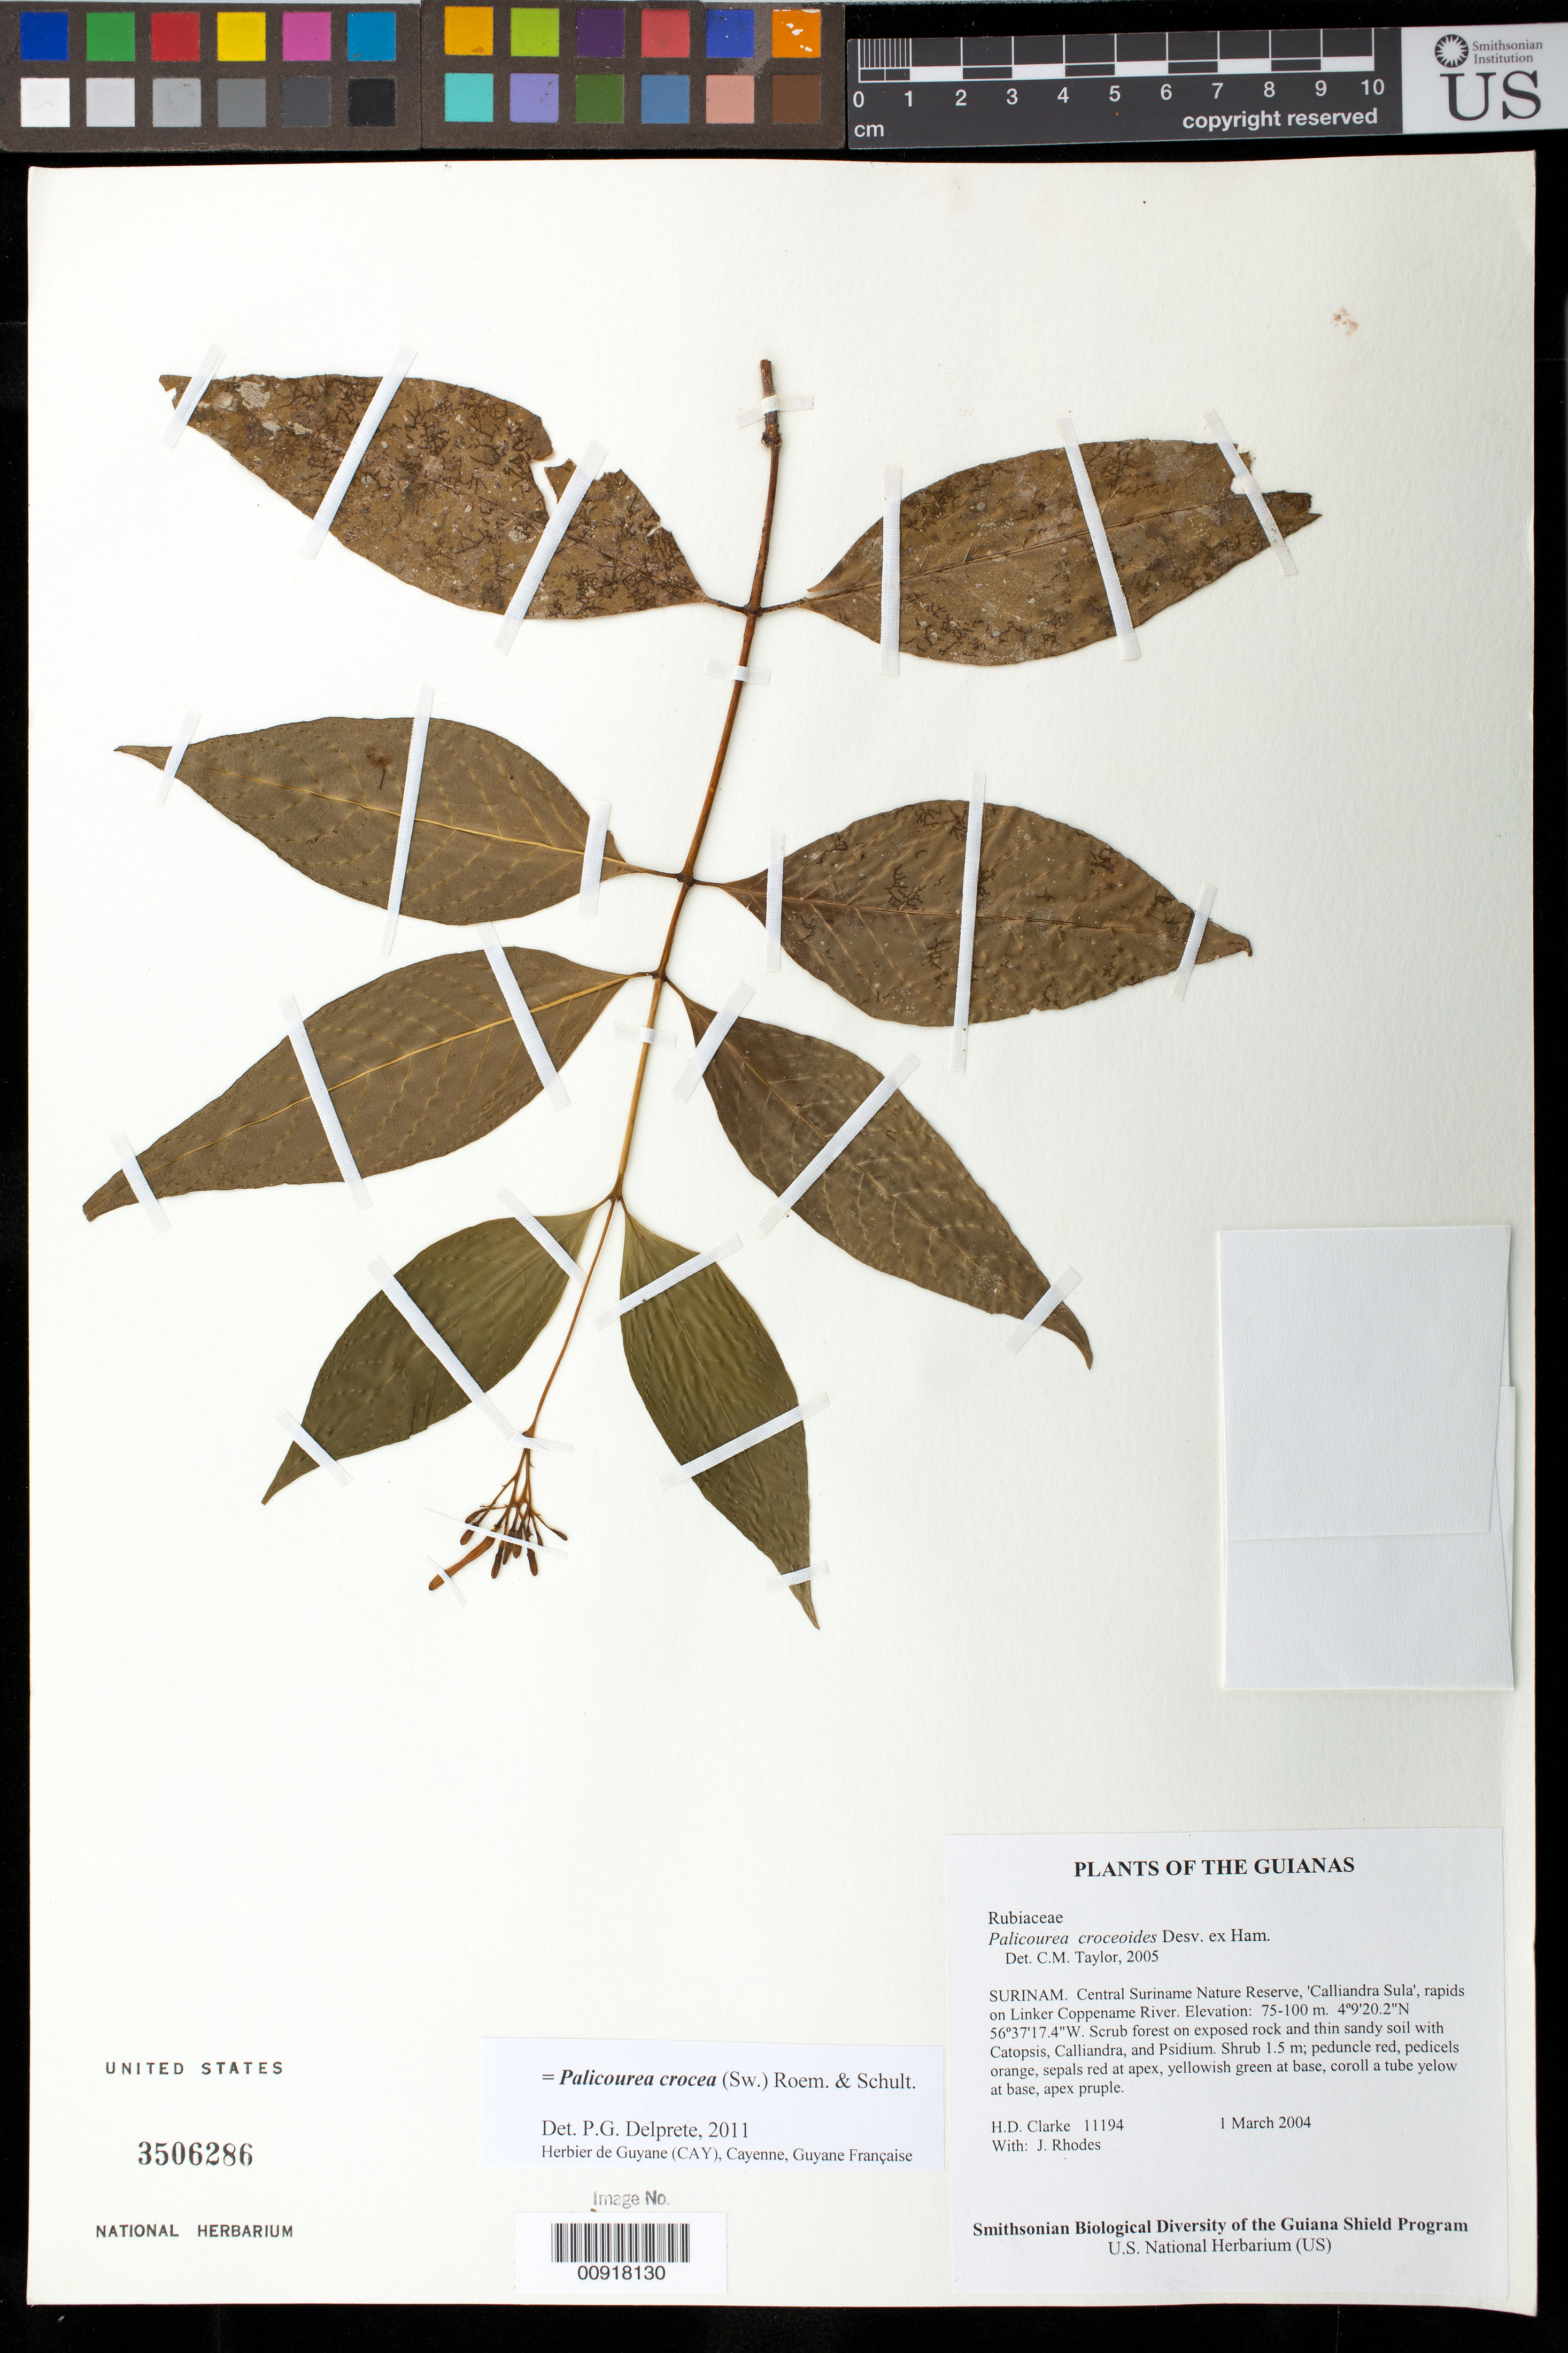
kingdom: Plantae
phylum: Tracheophyta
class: Magnoliopsida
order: Gentianales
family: Rubiaceae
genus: Palicourea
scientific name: Palicourea crocea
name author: (Sw.) Schult.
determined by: Delprete, P. G., Herb. de Guyane Cay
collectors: H. D. Clarke & J. Rhodes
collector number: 11194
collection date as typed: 1 March 2004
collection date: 2004-03-01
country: Suriname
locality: Central Suriname Nature Reserve, 'Calliandra Sula', rapids on Linker Coppename River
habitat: Scrub forest on exposed rock and thin sandy soil with Catopsis, Calliandra, and Psidium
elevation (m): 75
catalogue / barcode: US 3506286